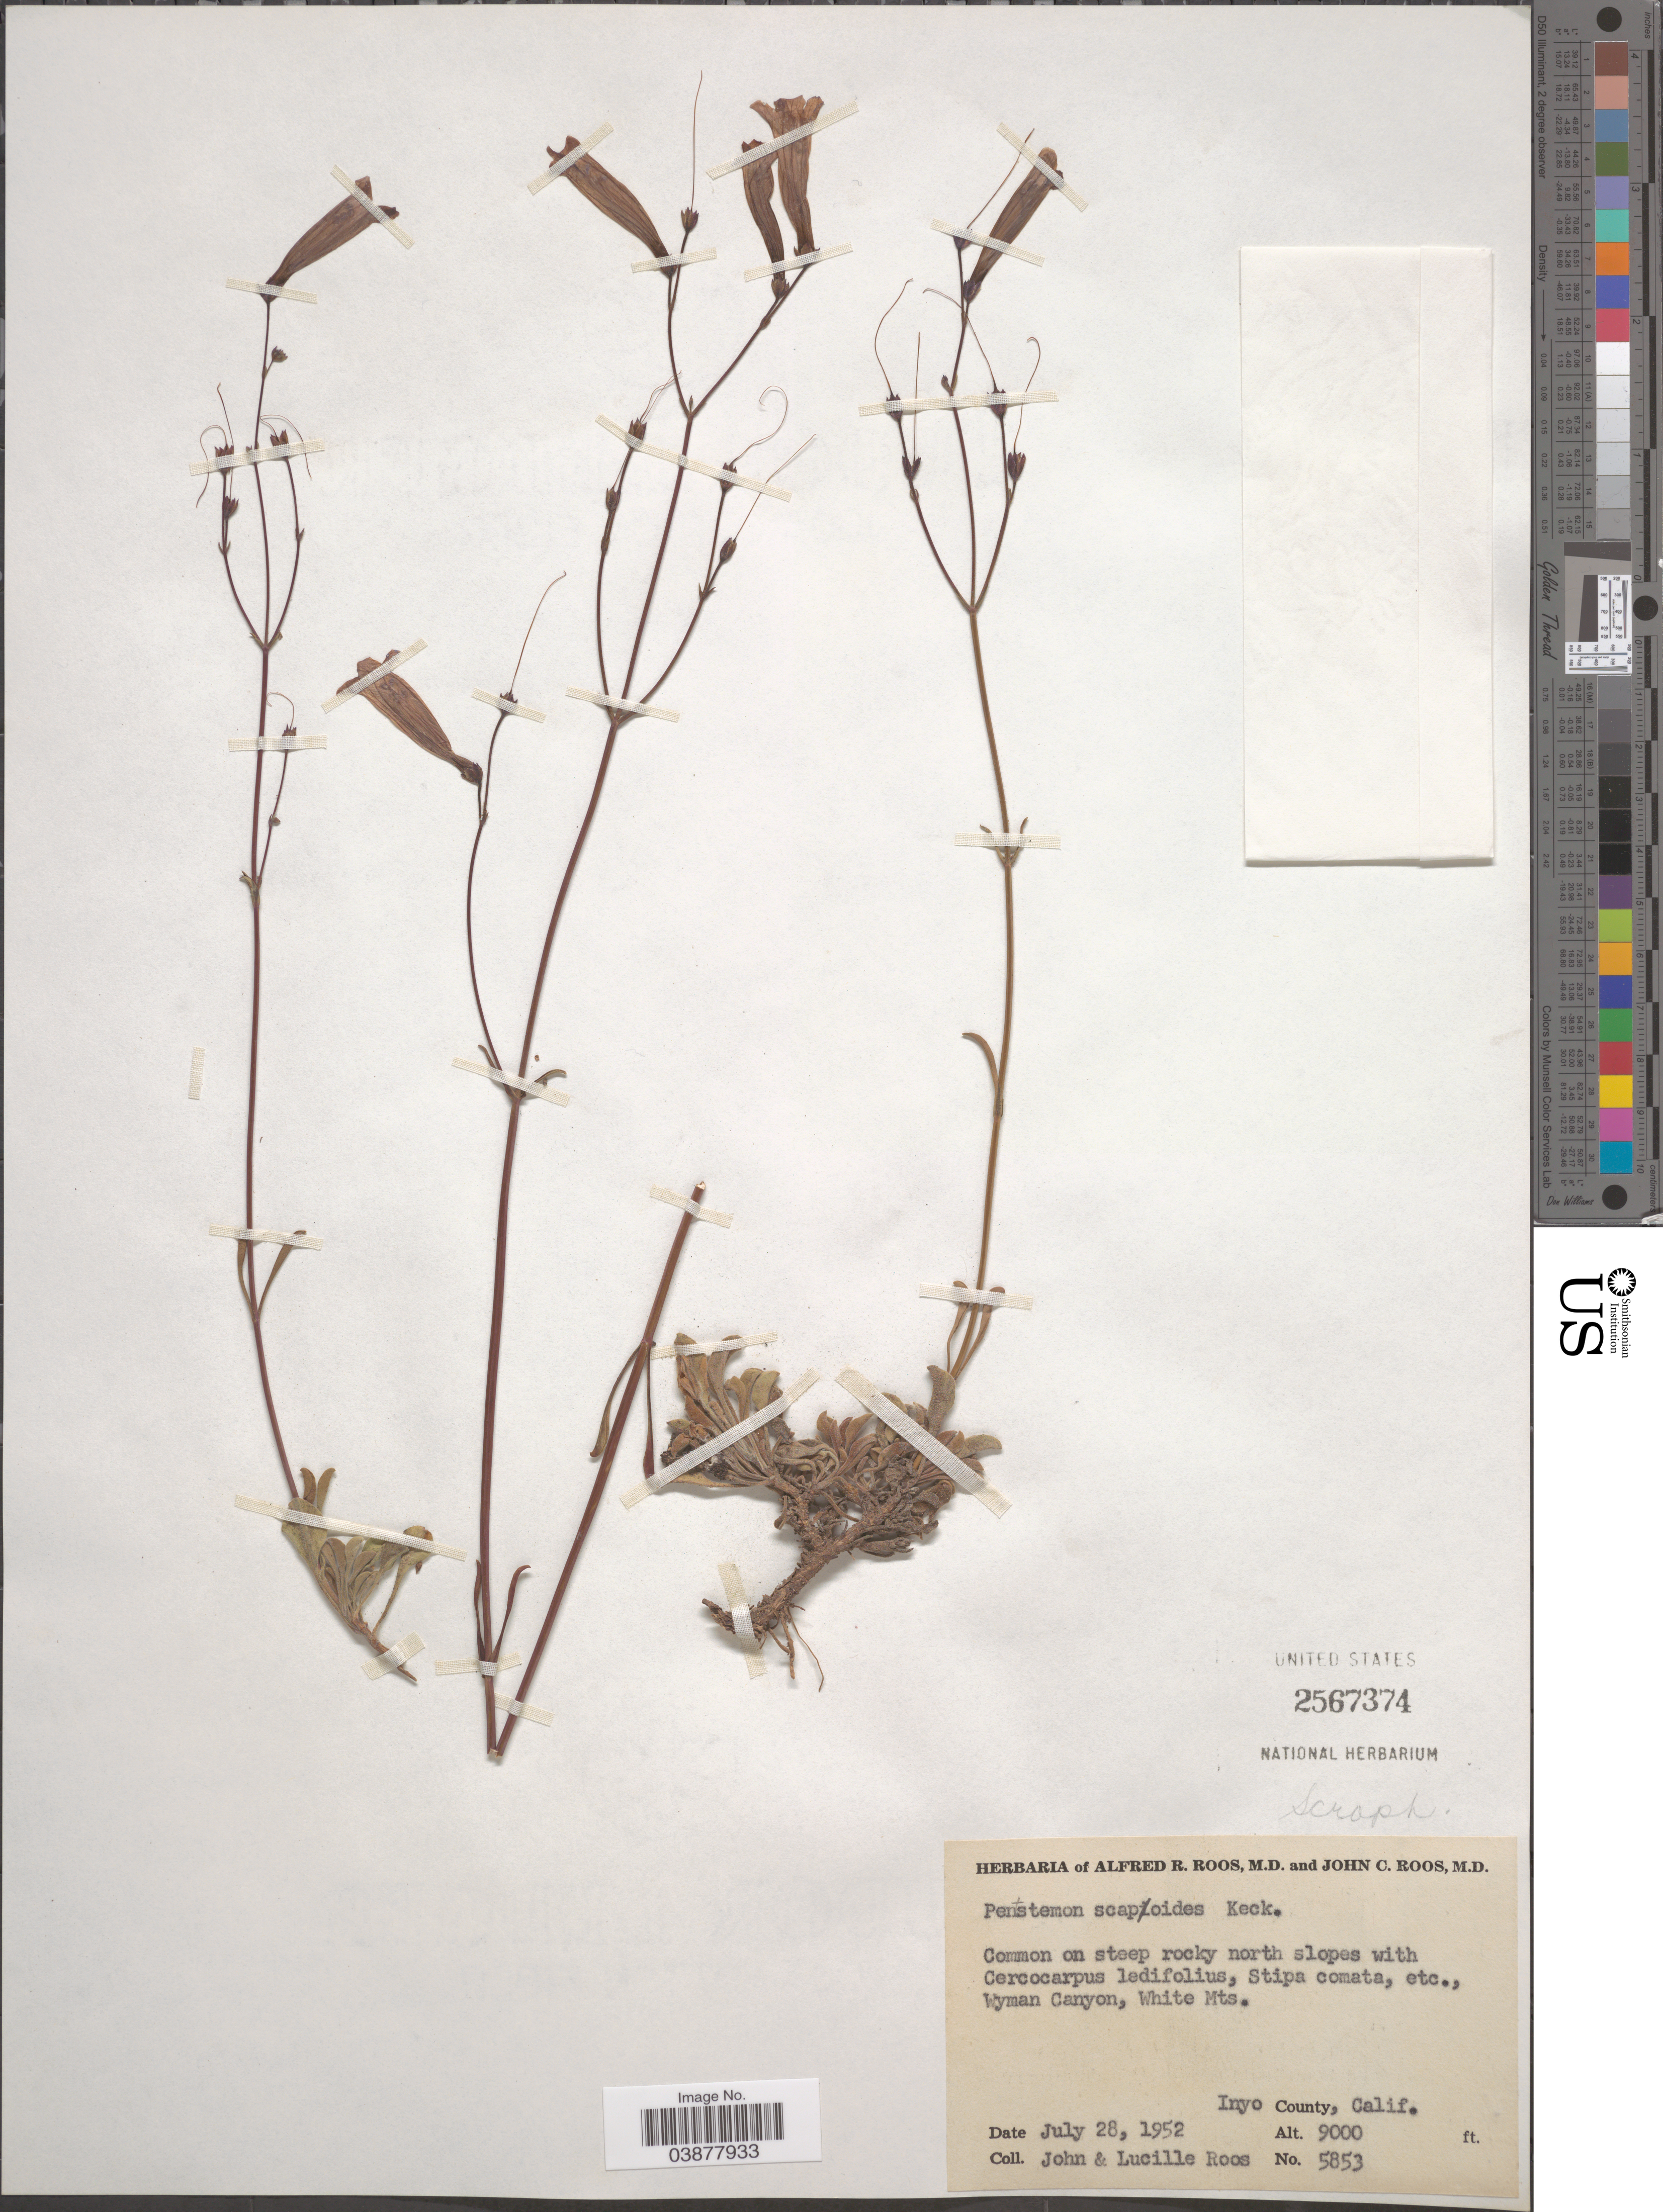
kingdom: Plantae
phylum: Tracheophyta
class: Magnoliopsida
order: Lamiales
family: Plantaginaceae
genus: Penstemon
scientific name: Penstemon scapoides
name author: D.D. Keck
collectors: J. C. Roos & L. Roos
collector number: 5853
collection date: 1952-07-28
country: United States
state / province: California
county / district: Inyo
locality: Common on steep rocky north slopes, Wyman Canyon, White Mts. Inyo County.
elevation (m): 2743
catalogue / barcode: US 2567374